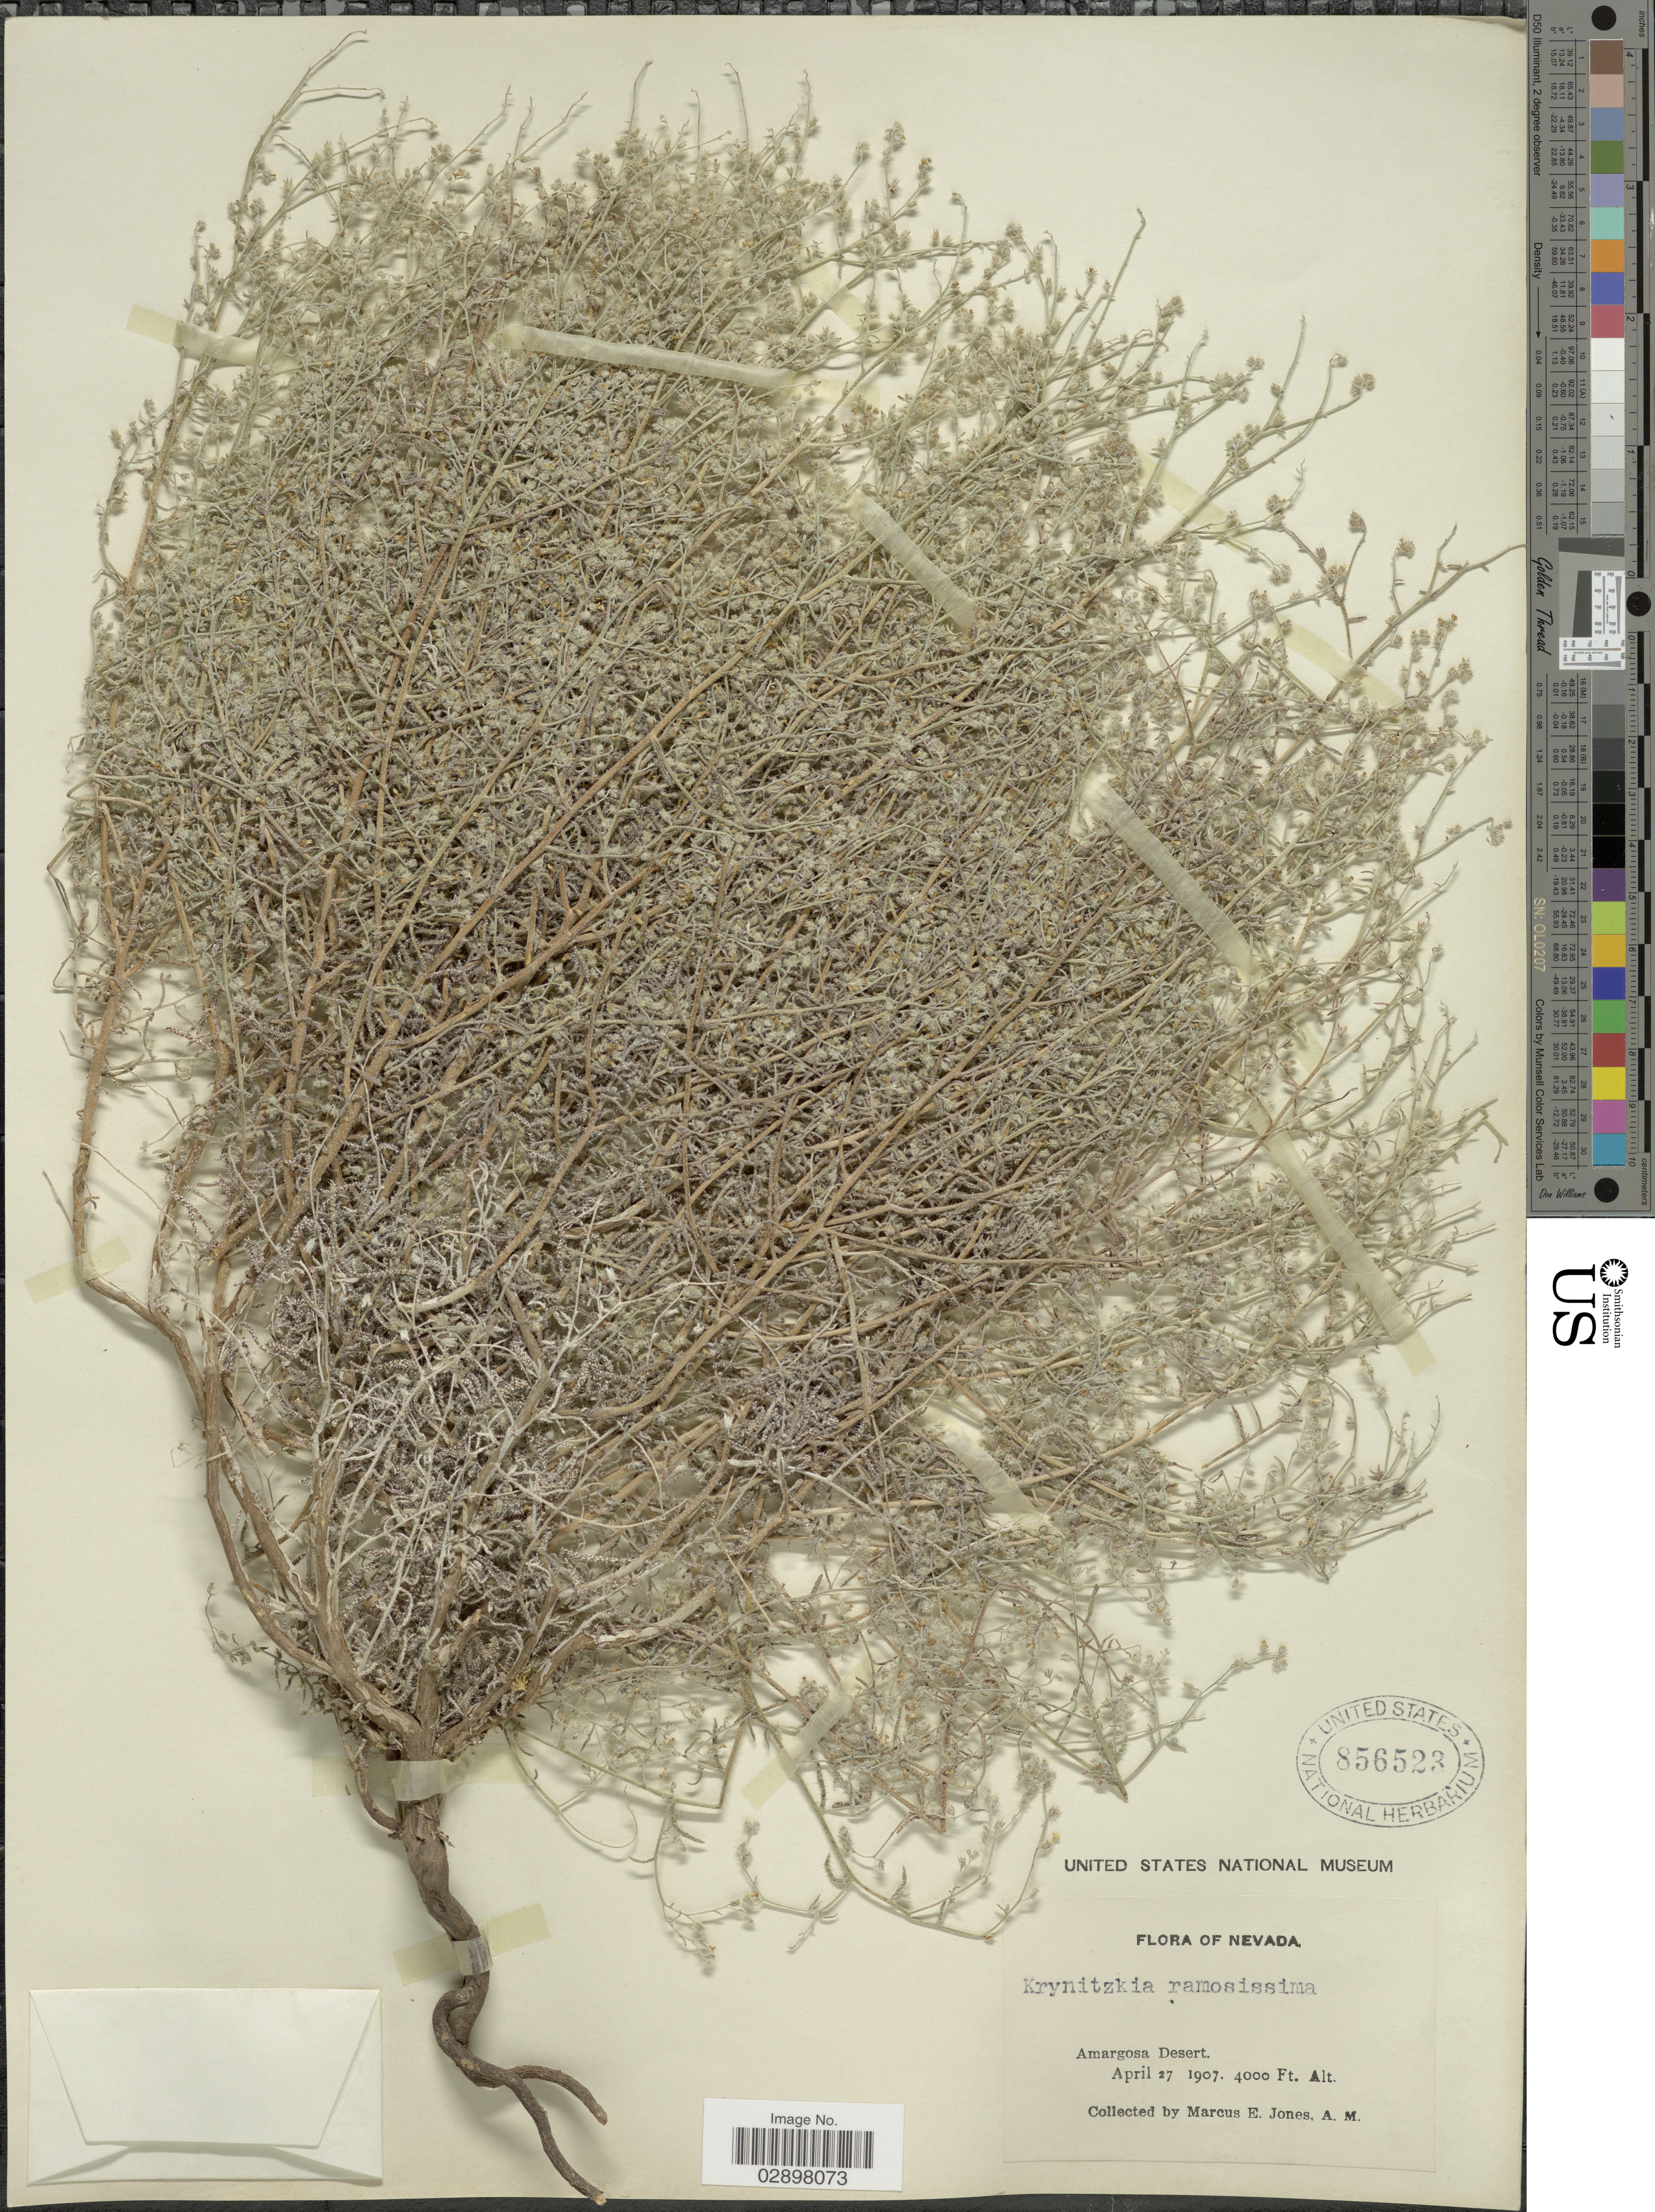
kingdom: Plantae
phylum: Tracheophyta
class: Magnoliopsida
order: Boraginales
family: Boraginaceae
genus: Cryptantha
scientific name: Cryptantha racemosa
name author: (S. Watson) Greene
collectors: M. E. Jones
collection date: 1907-04-27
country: United States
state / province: Nevada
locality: Amargosa Desert.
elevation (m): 1219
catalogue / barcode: US 856523